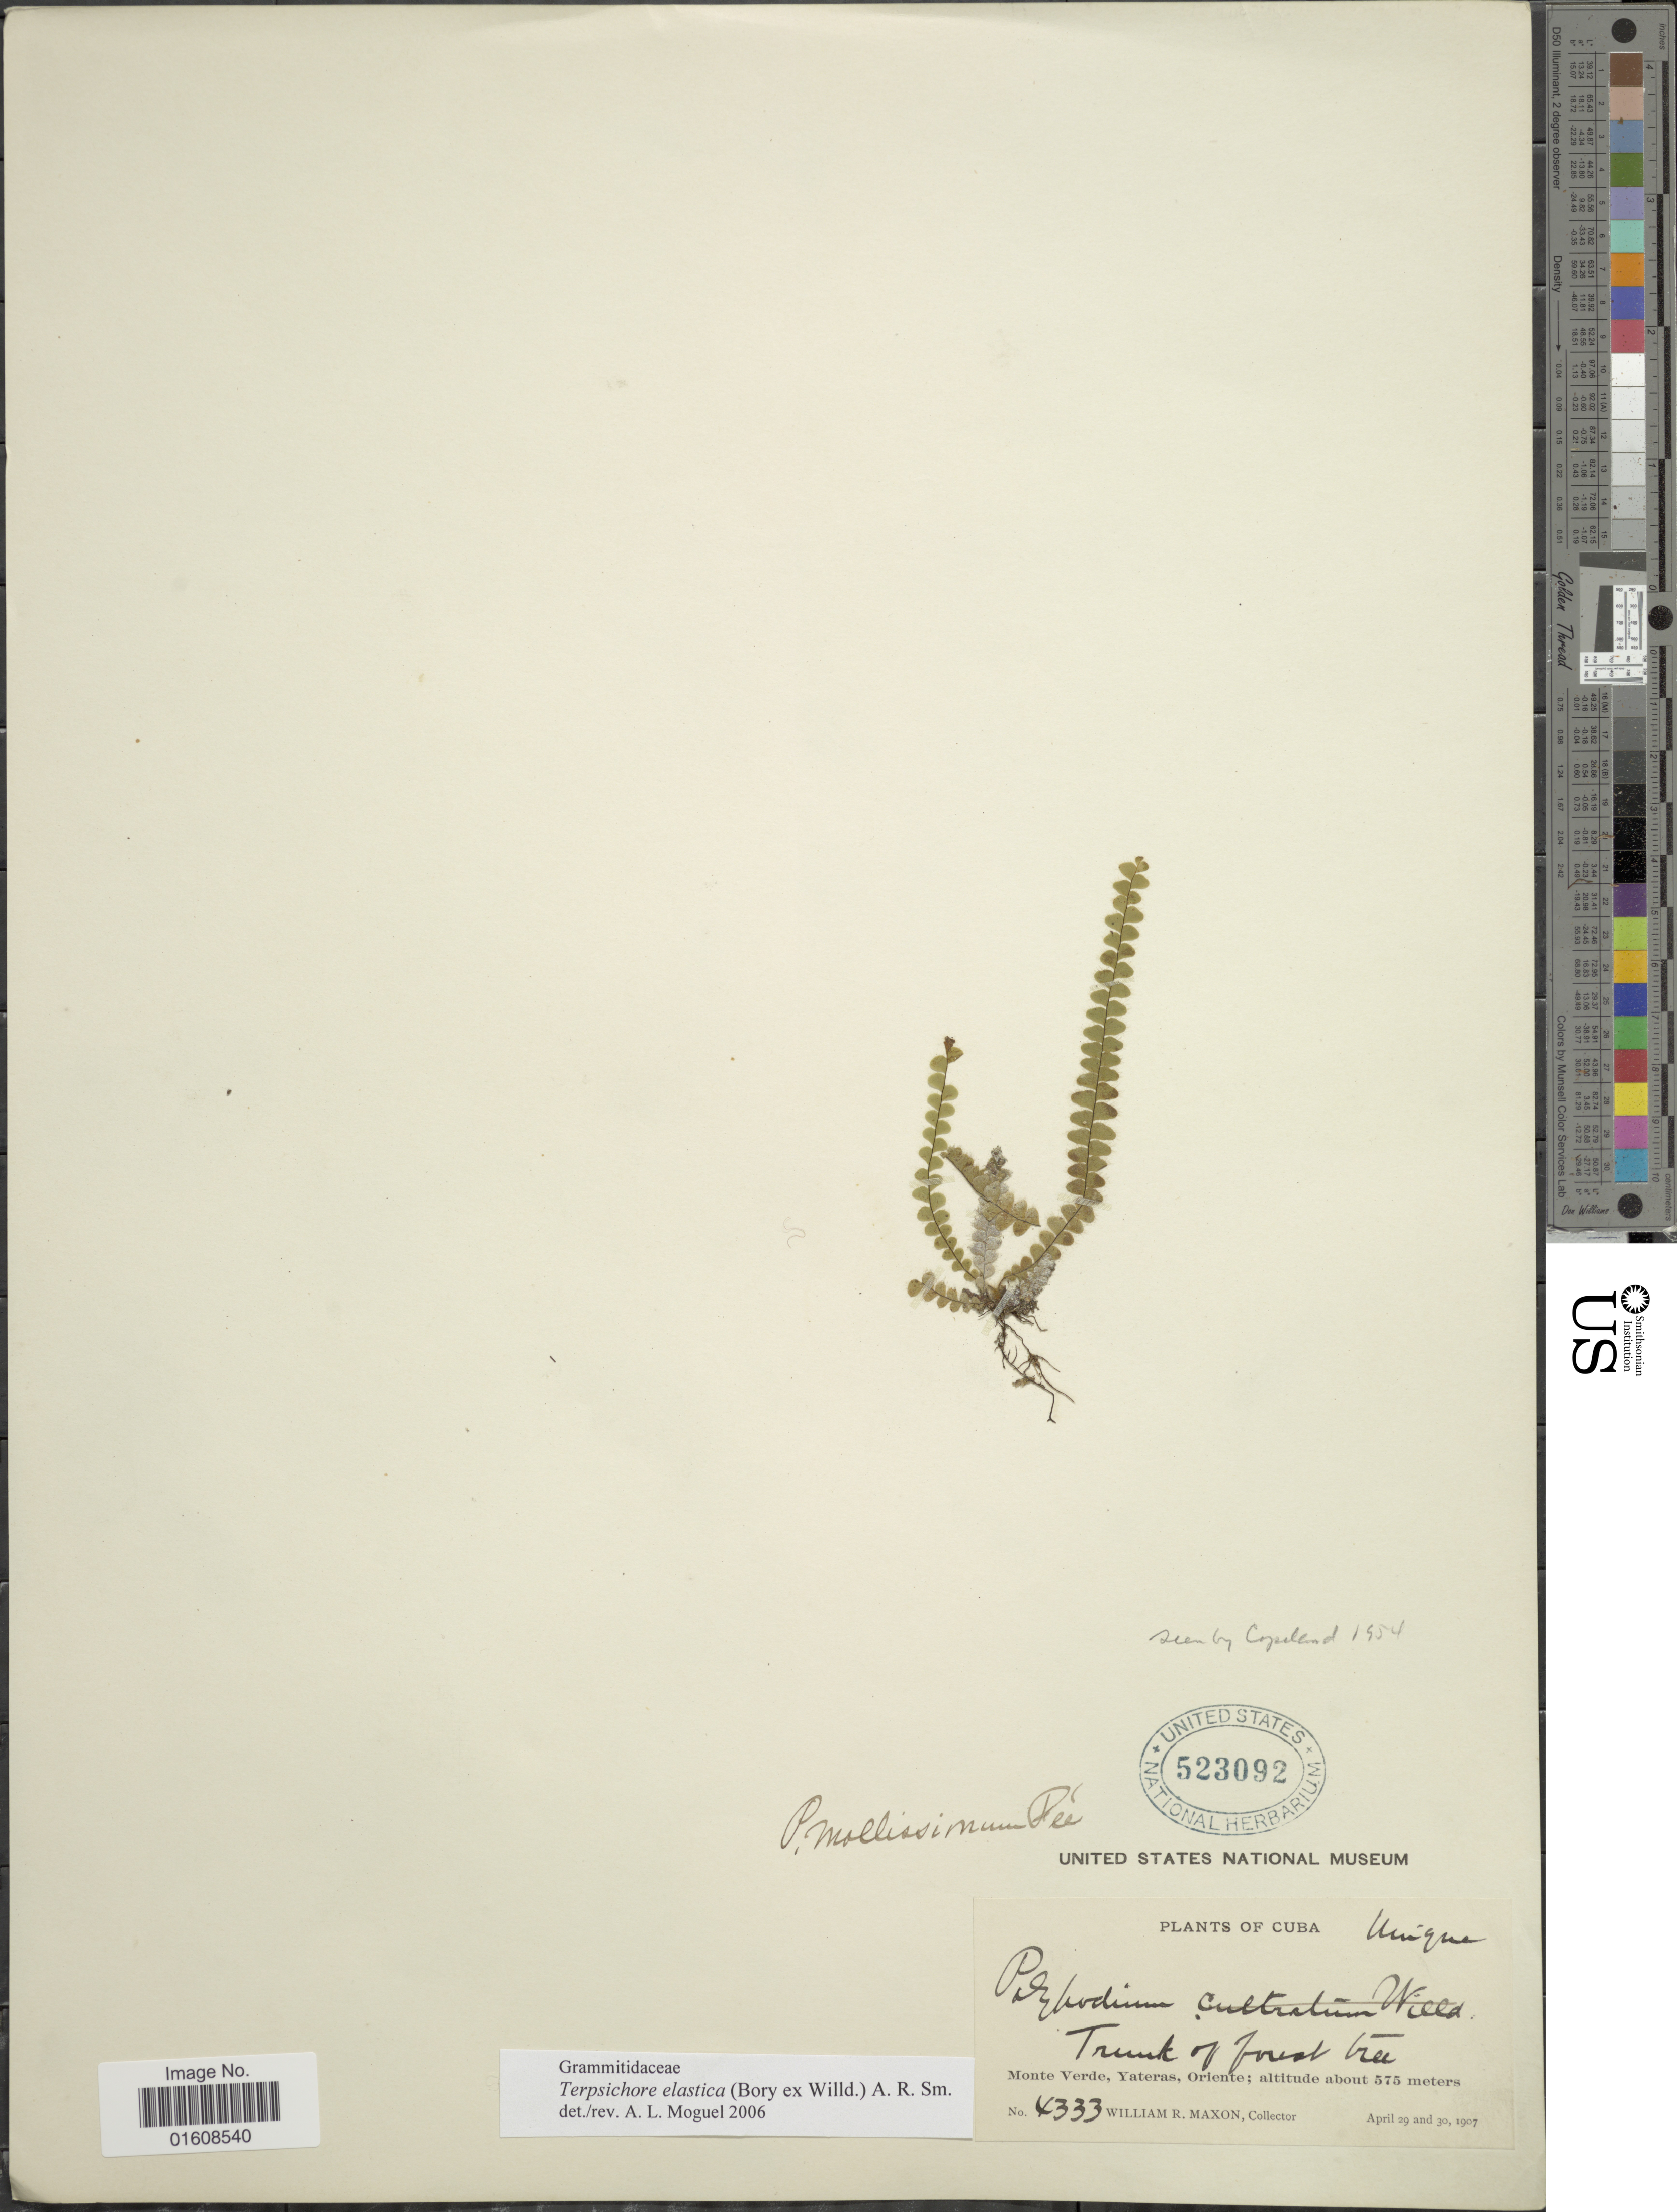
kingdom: Plantae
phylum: Tracheophyta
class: Polypodiopsida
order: Polypodiales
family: Polypodiaceae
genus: Alansmia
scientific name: Alansmia elastica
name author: (Bory ex Willd.) Moguel & M. Kessler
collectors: W. R. Maxon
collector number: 4333*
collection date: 1907-04-29/1907-04-30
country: Cuba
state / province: Oriente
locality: Monte Verde, Yateras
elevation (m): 575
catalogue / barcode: US 523092